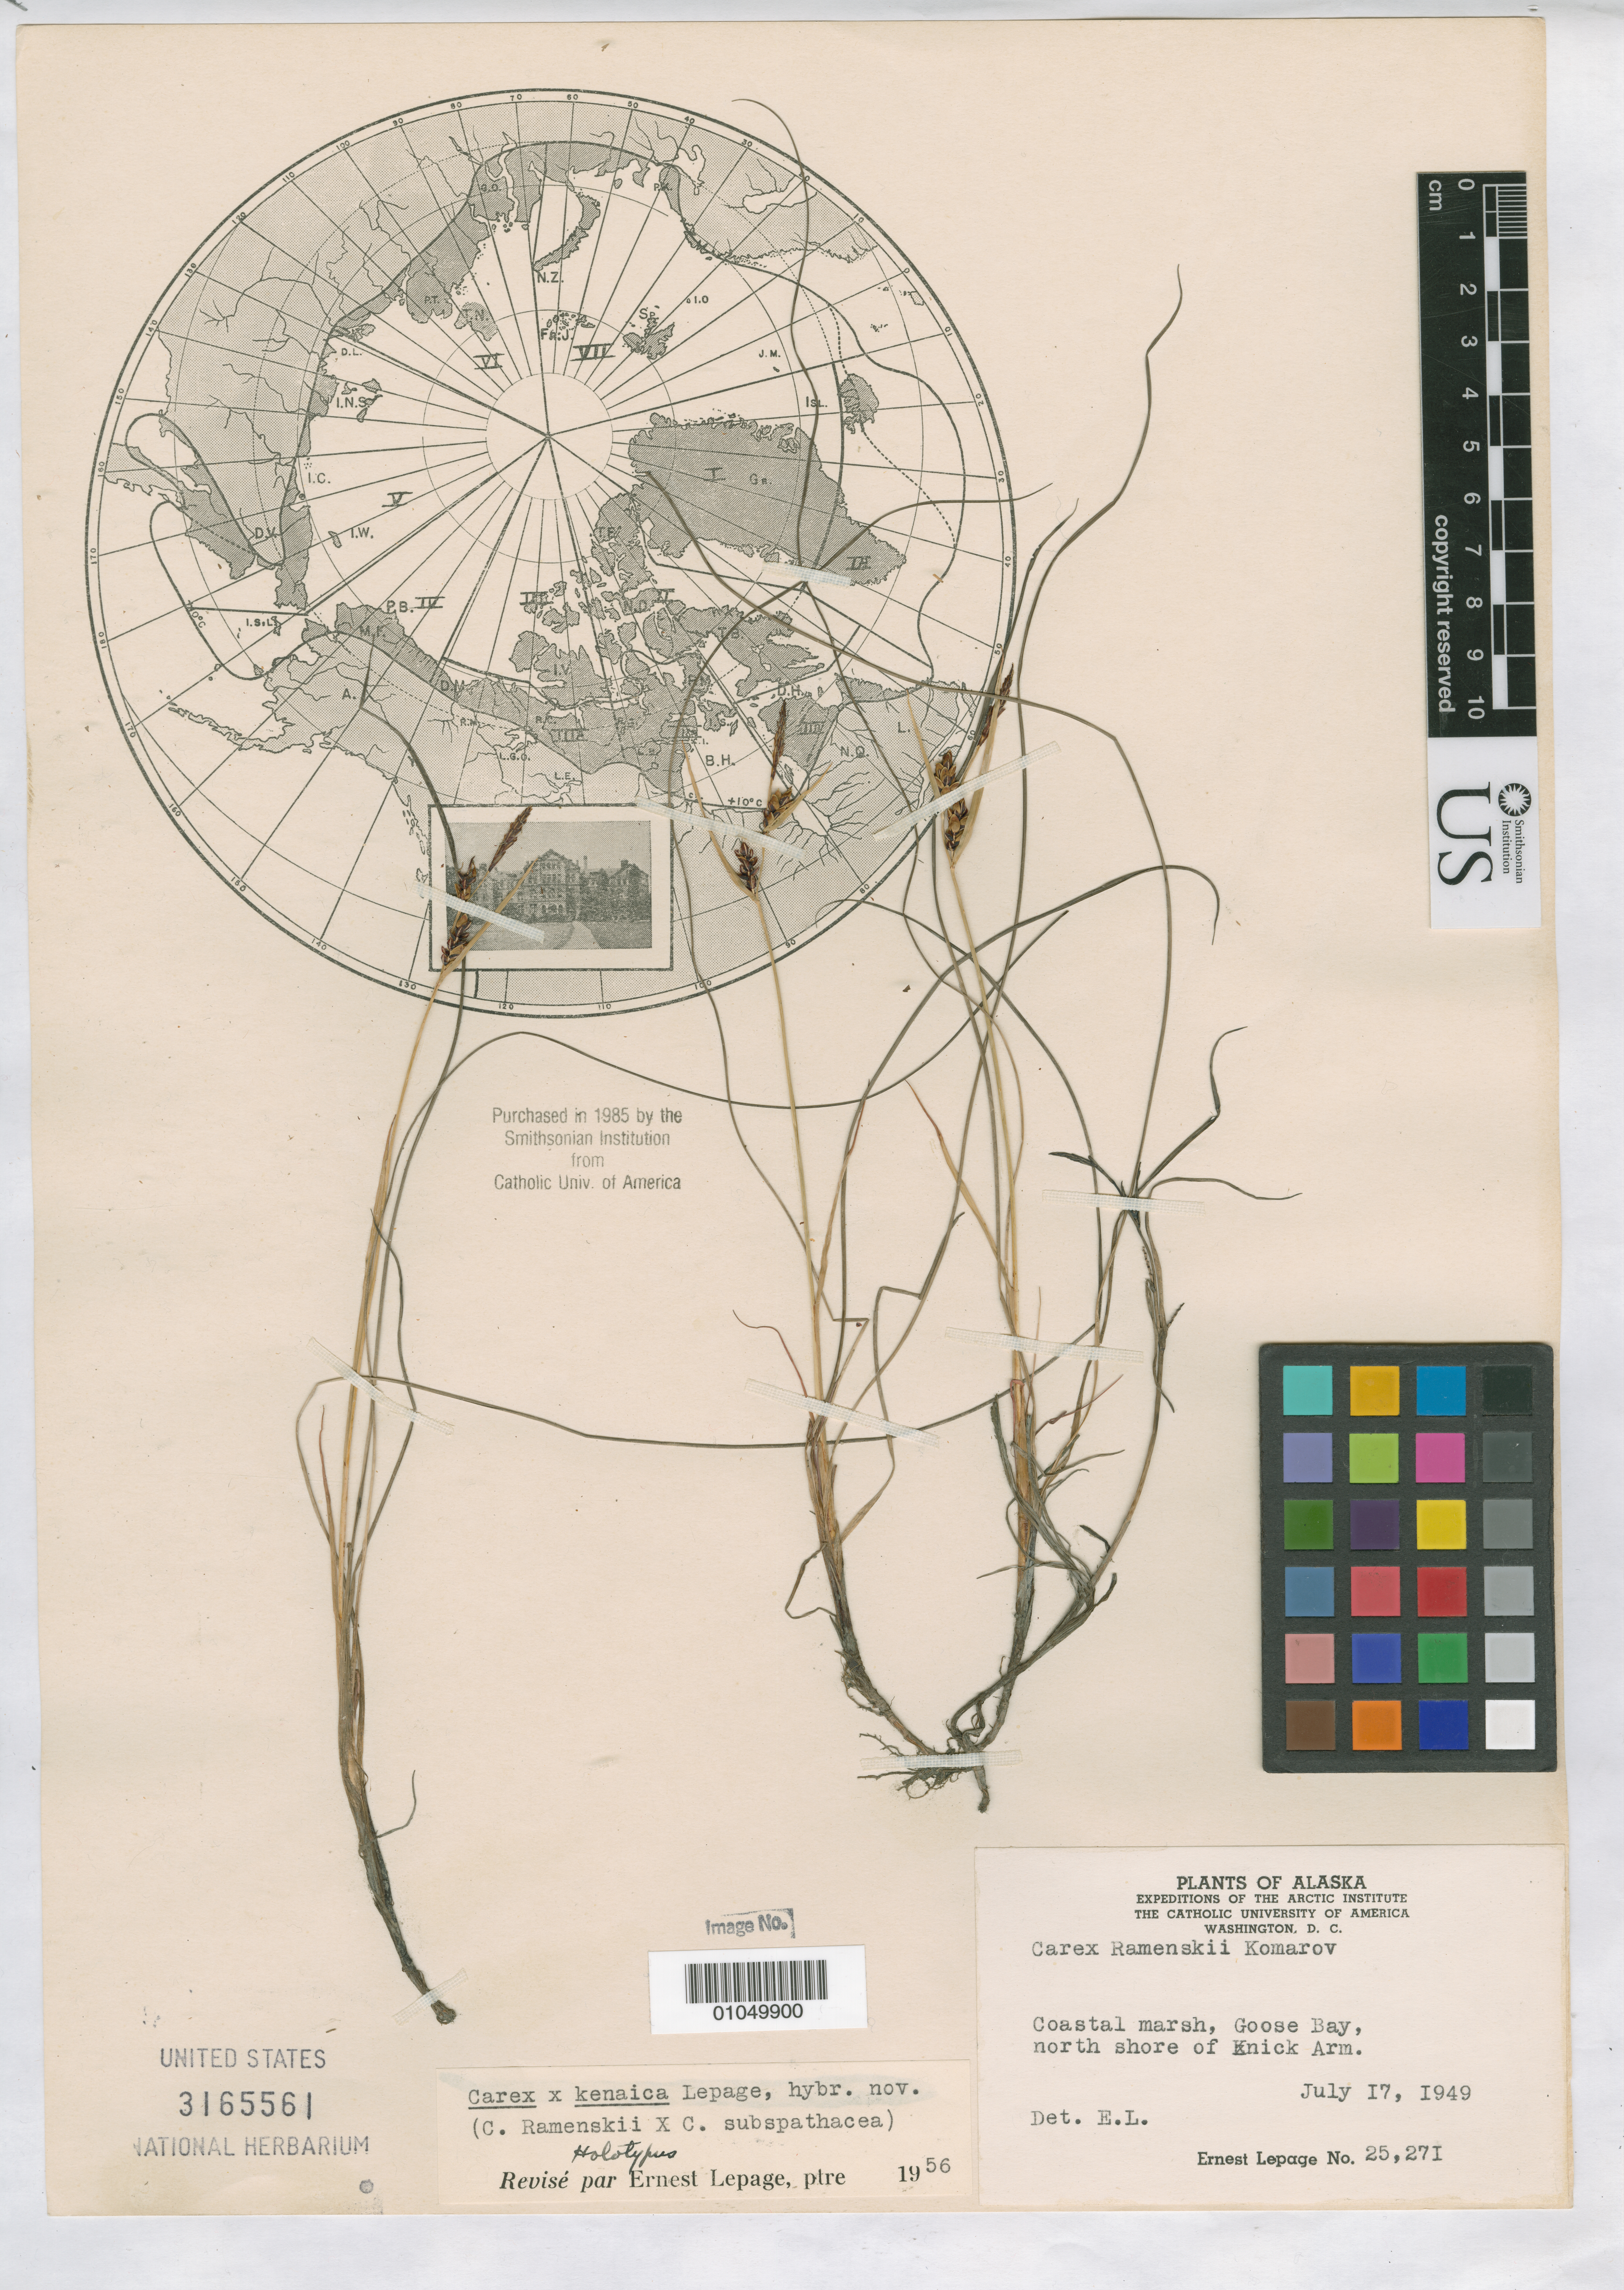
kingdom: Plantae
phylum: Tracheophyta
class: Liliopsida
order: Poales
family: Cyperaceae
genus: Carex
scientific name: Carex x kenaica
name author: Lepage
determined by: Lepage, E.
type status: Holotype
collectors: E. Lepage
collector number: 25271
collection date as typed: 17 Jul 1949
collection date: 1949-07-17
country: United States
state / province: Alaska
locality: Coastal marsh, Goose Bay, north shore of Knick Arm.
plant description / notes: Putative hybrid, Carex ramenskii x C. subspathacea.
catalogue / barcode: US 3165561